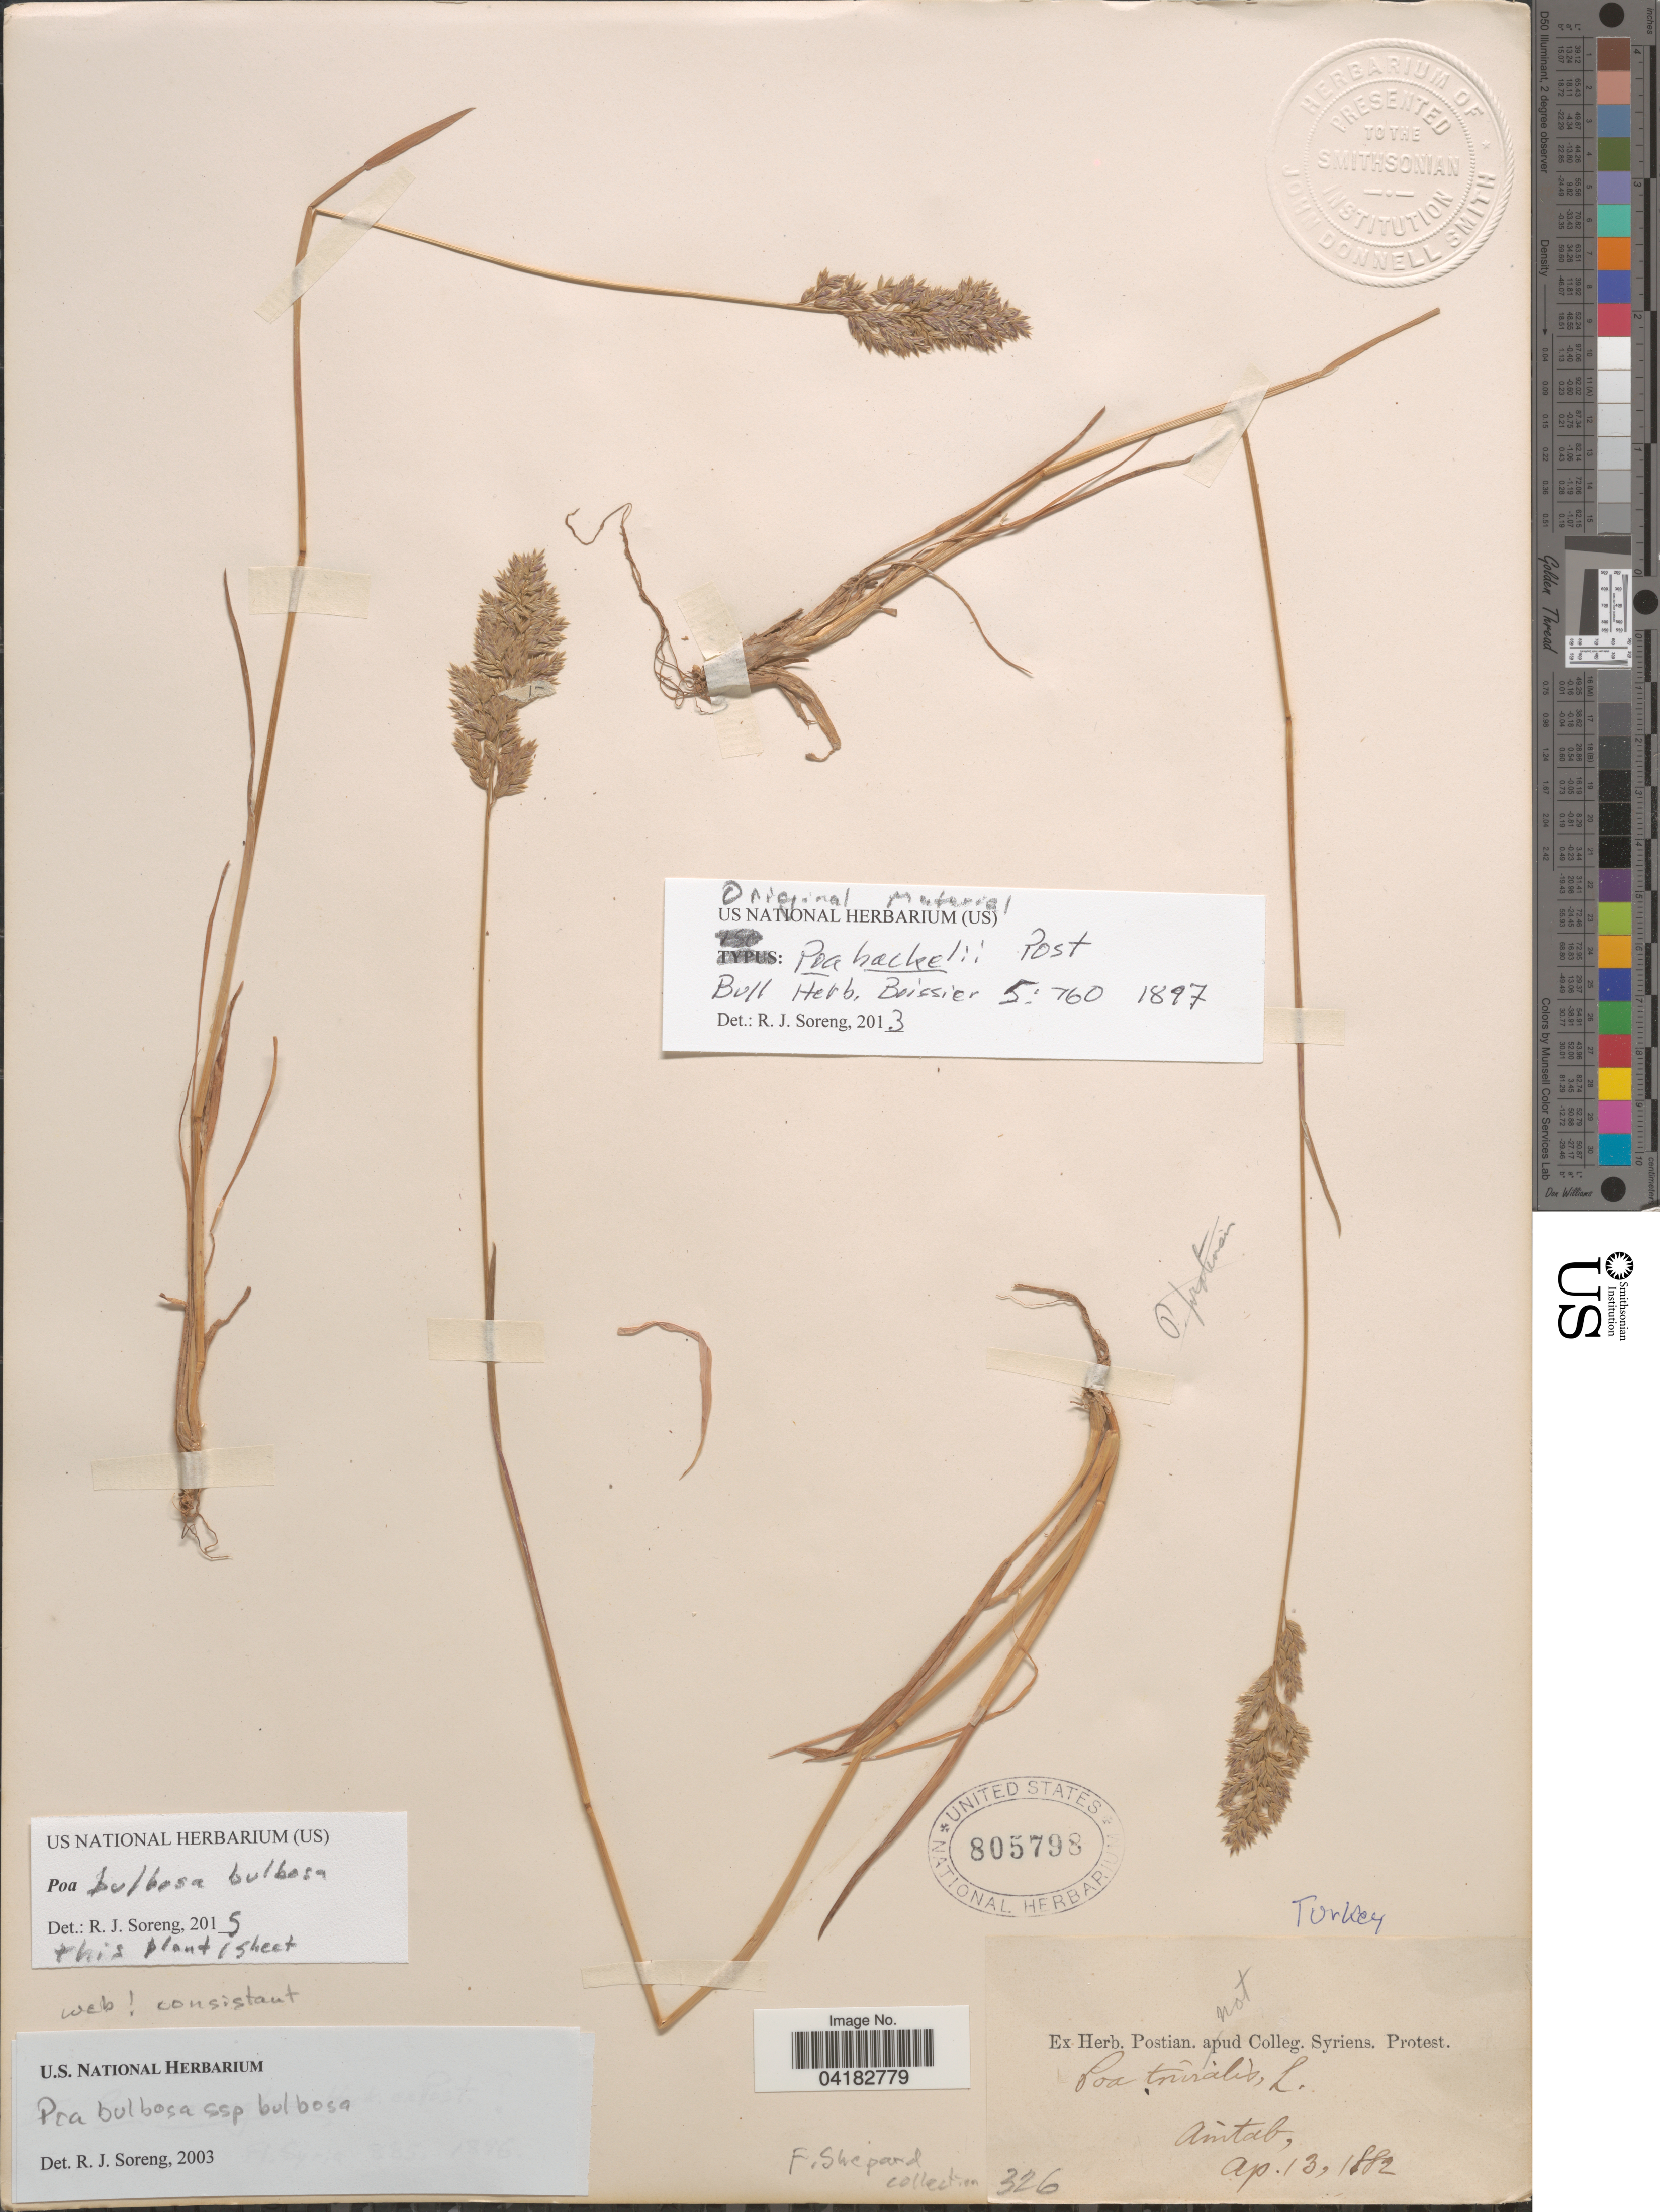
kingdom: Plantae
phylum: Tracheophyta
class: Liliopsida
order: Poales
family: Poaceae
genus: Poa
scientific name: Poa bulbosa subsp. bulbosa var. bulbosa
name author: L.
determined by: Soreng, Robert J., Research Associate (BOT), Smithsonian Institution - National Museum of Natural History (UNITED STATES)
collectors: F. P. Shepard & ex herb. Postian. apud Colleg. Syriens. Protest. USE "Fannie P. A. Shepard" (10308853) AS PRIMARY COLLECTOR INSTEAD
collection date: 1882-04-13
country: Turkey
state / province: Gaziantep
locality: Syria, Aintab.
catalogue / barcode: US 805798